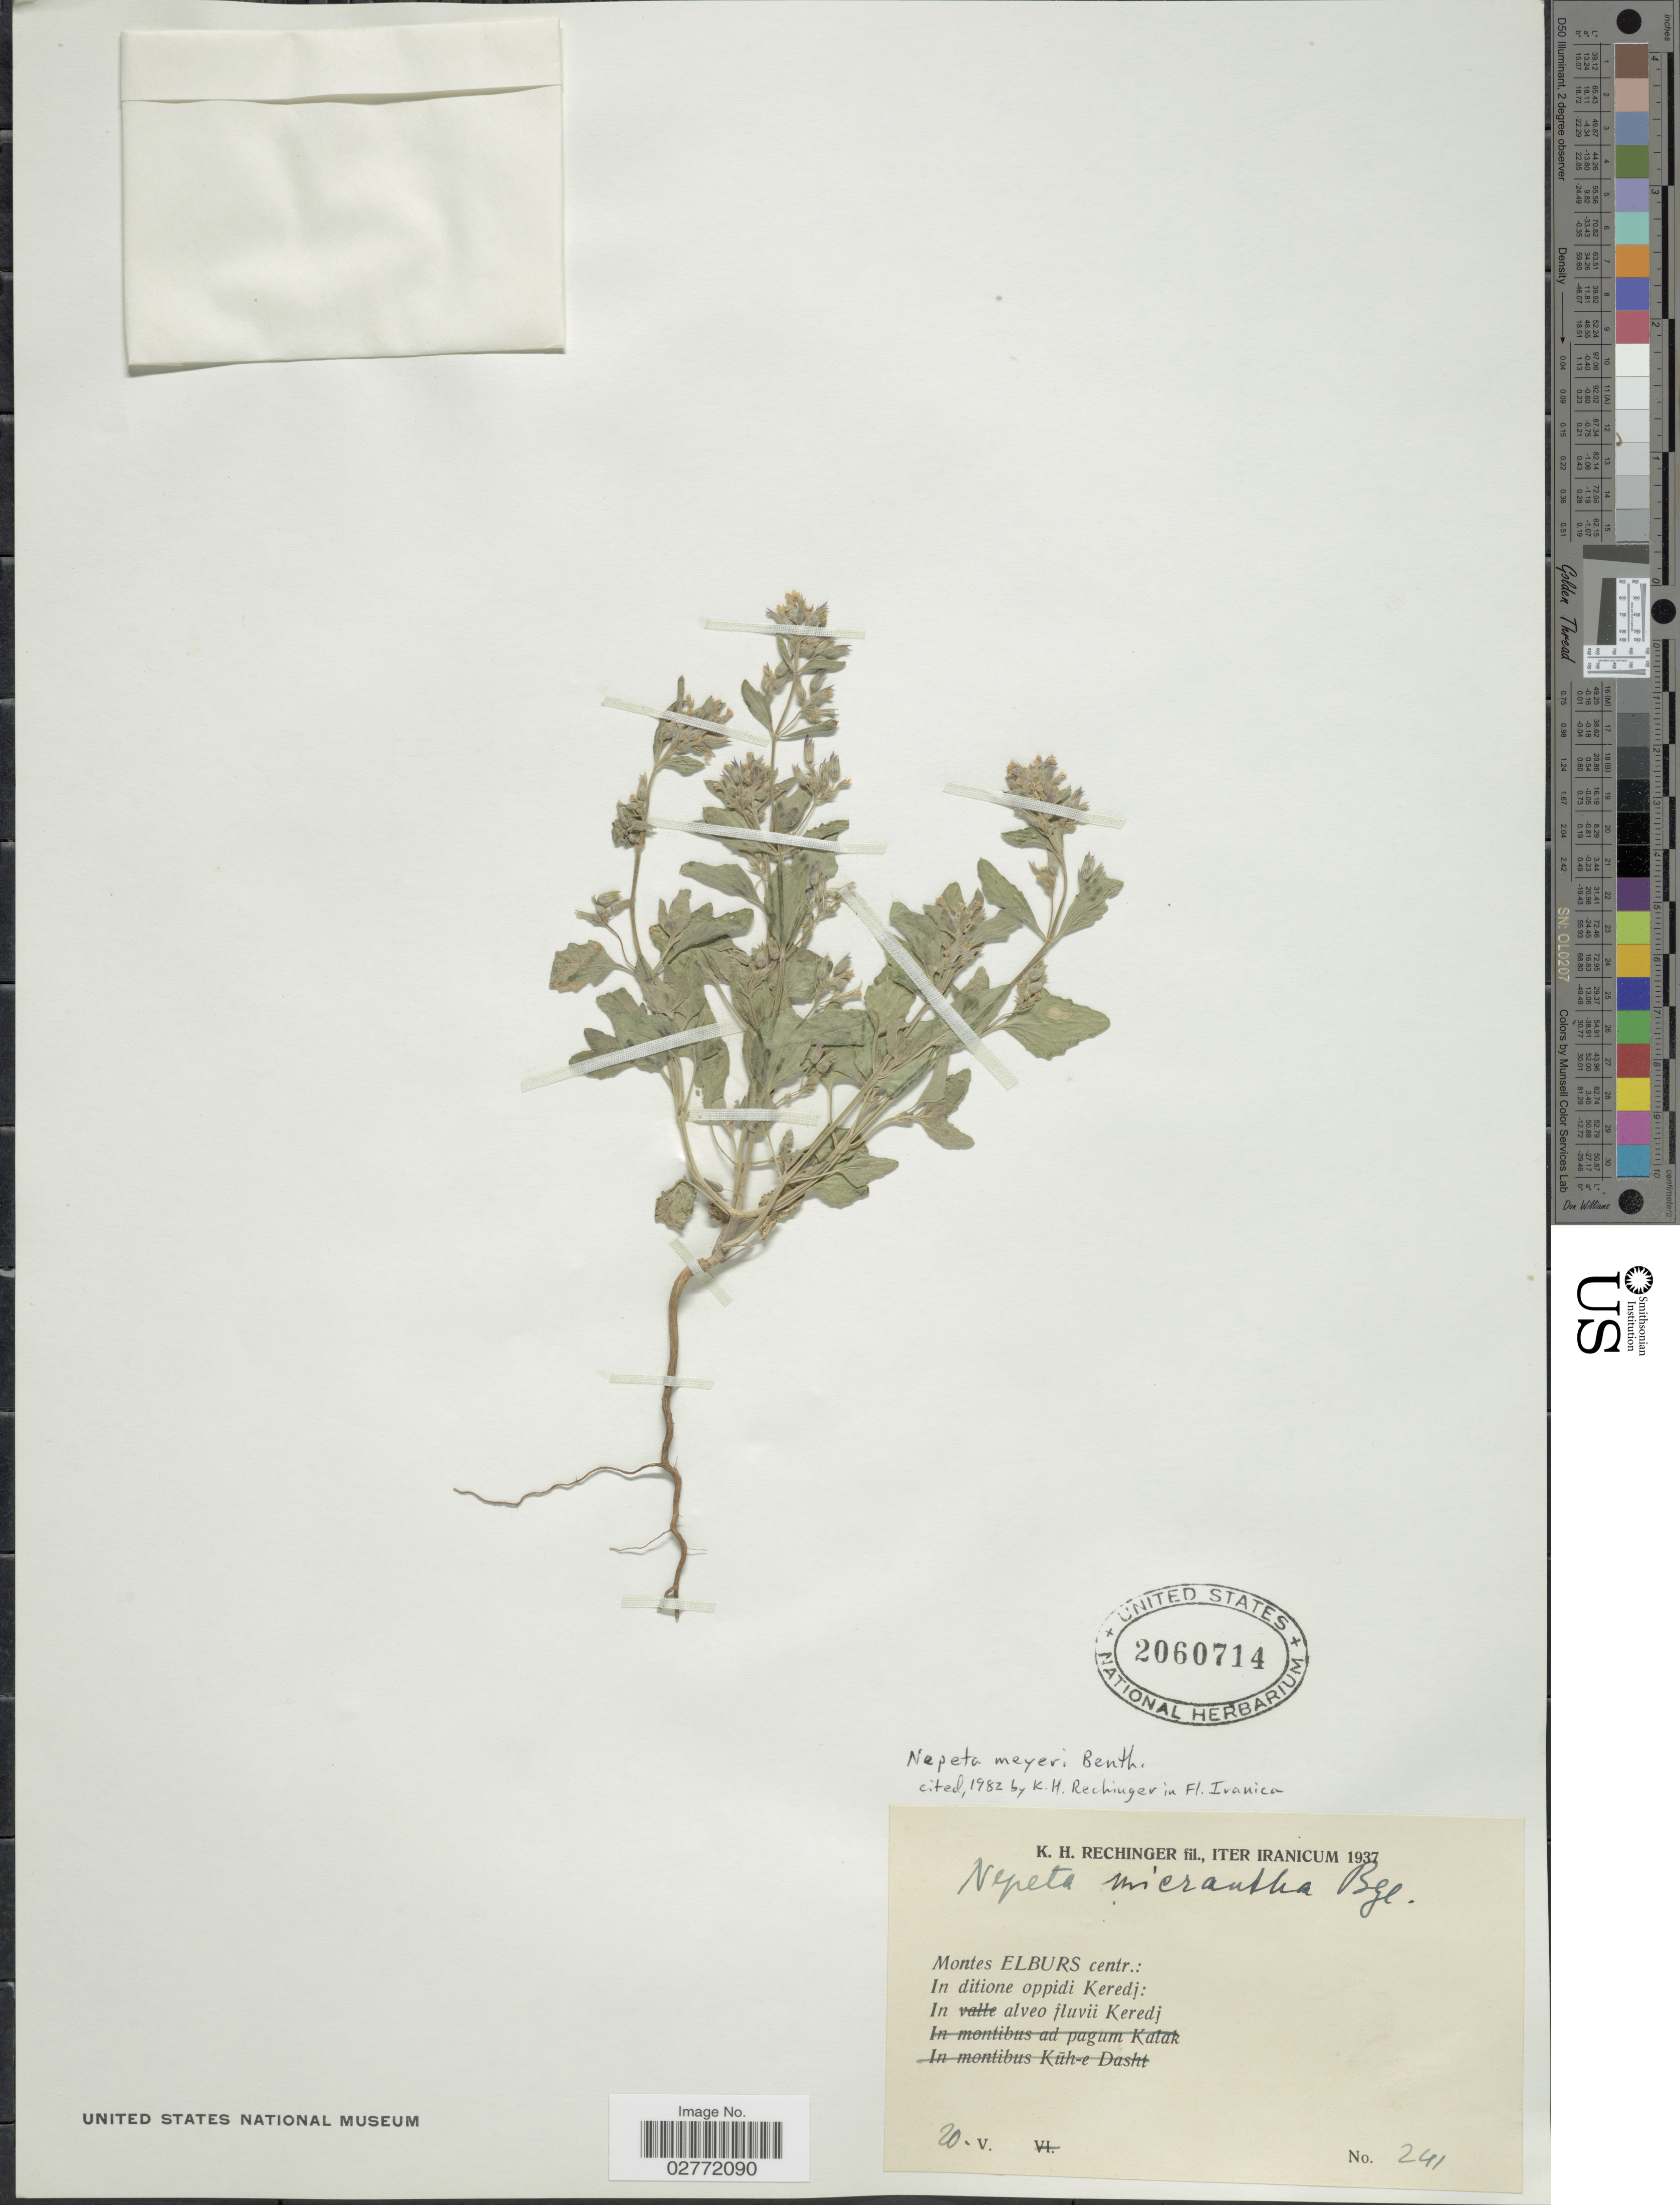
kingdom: Plantae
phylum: Tracheophyta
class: Magnoliopsida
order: Lamiales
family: Lamiaceae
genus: Nepeta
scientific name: Nepeta meyeri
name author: Benth.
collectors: K. H. Rechinger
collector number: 241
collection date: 1937-05-20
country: Iran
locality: Montes Elburs centr., In ditione oppidi Keredj, In alveo fluvii Keredj.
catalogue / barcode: US 2060714